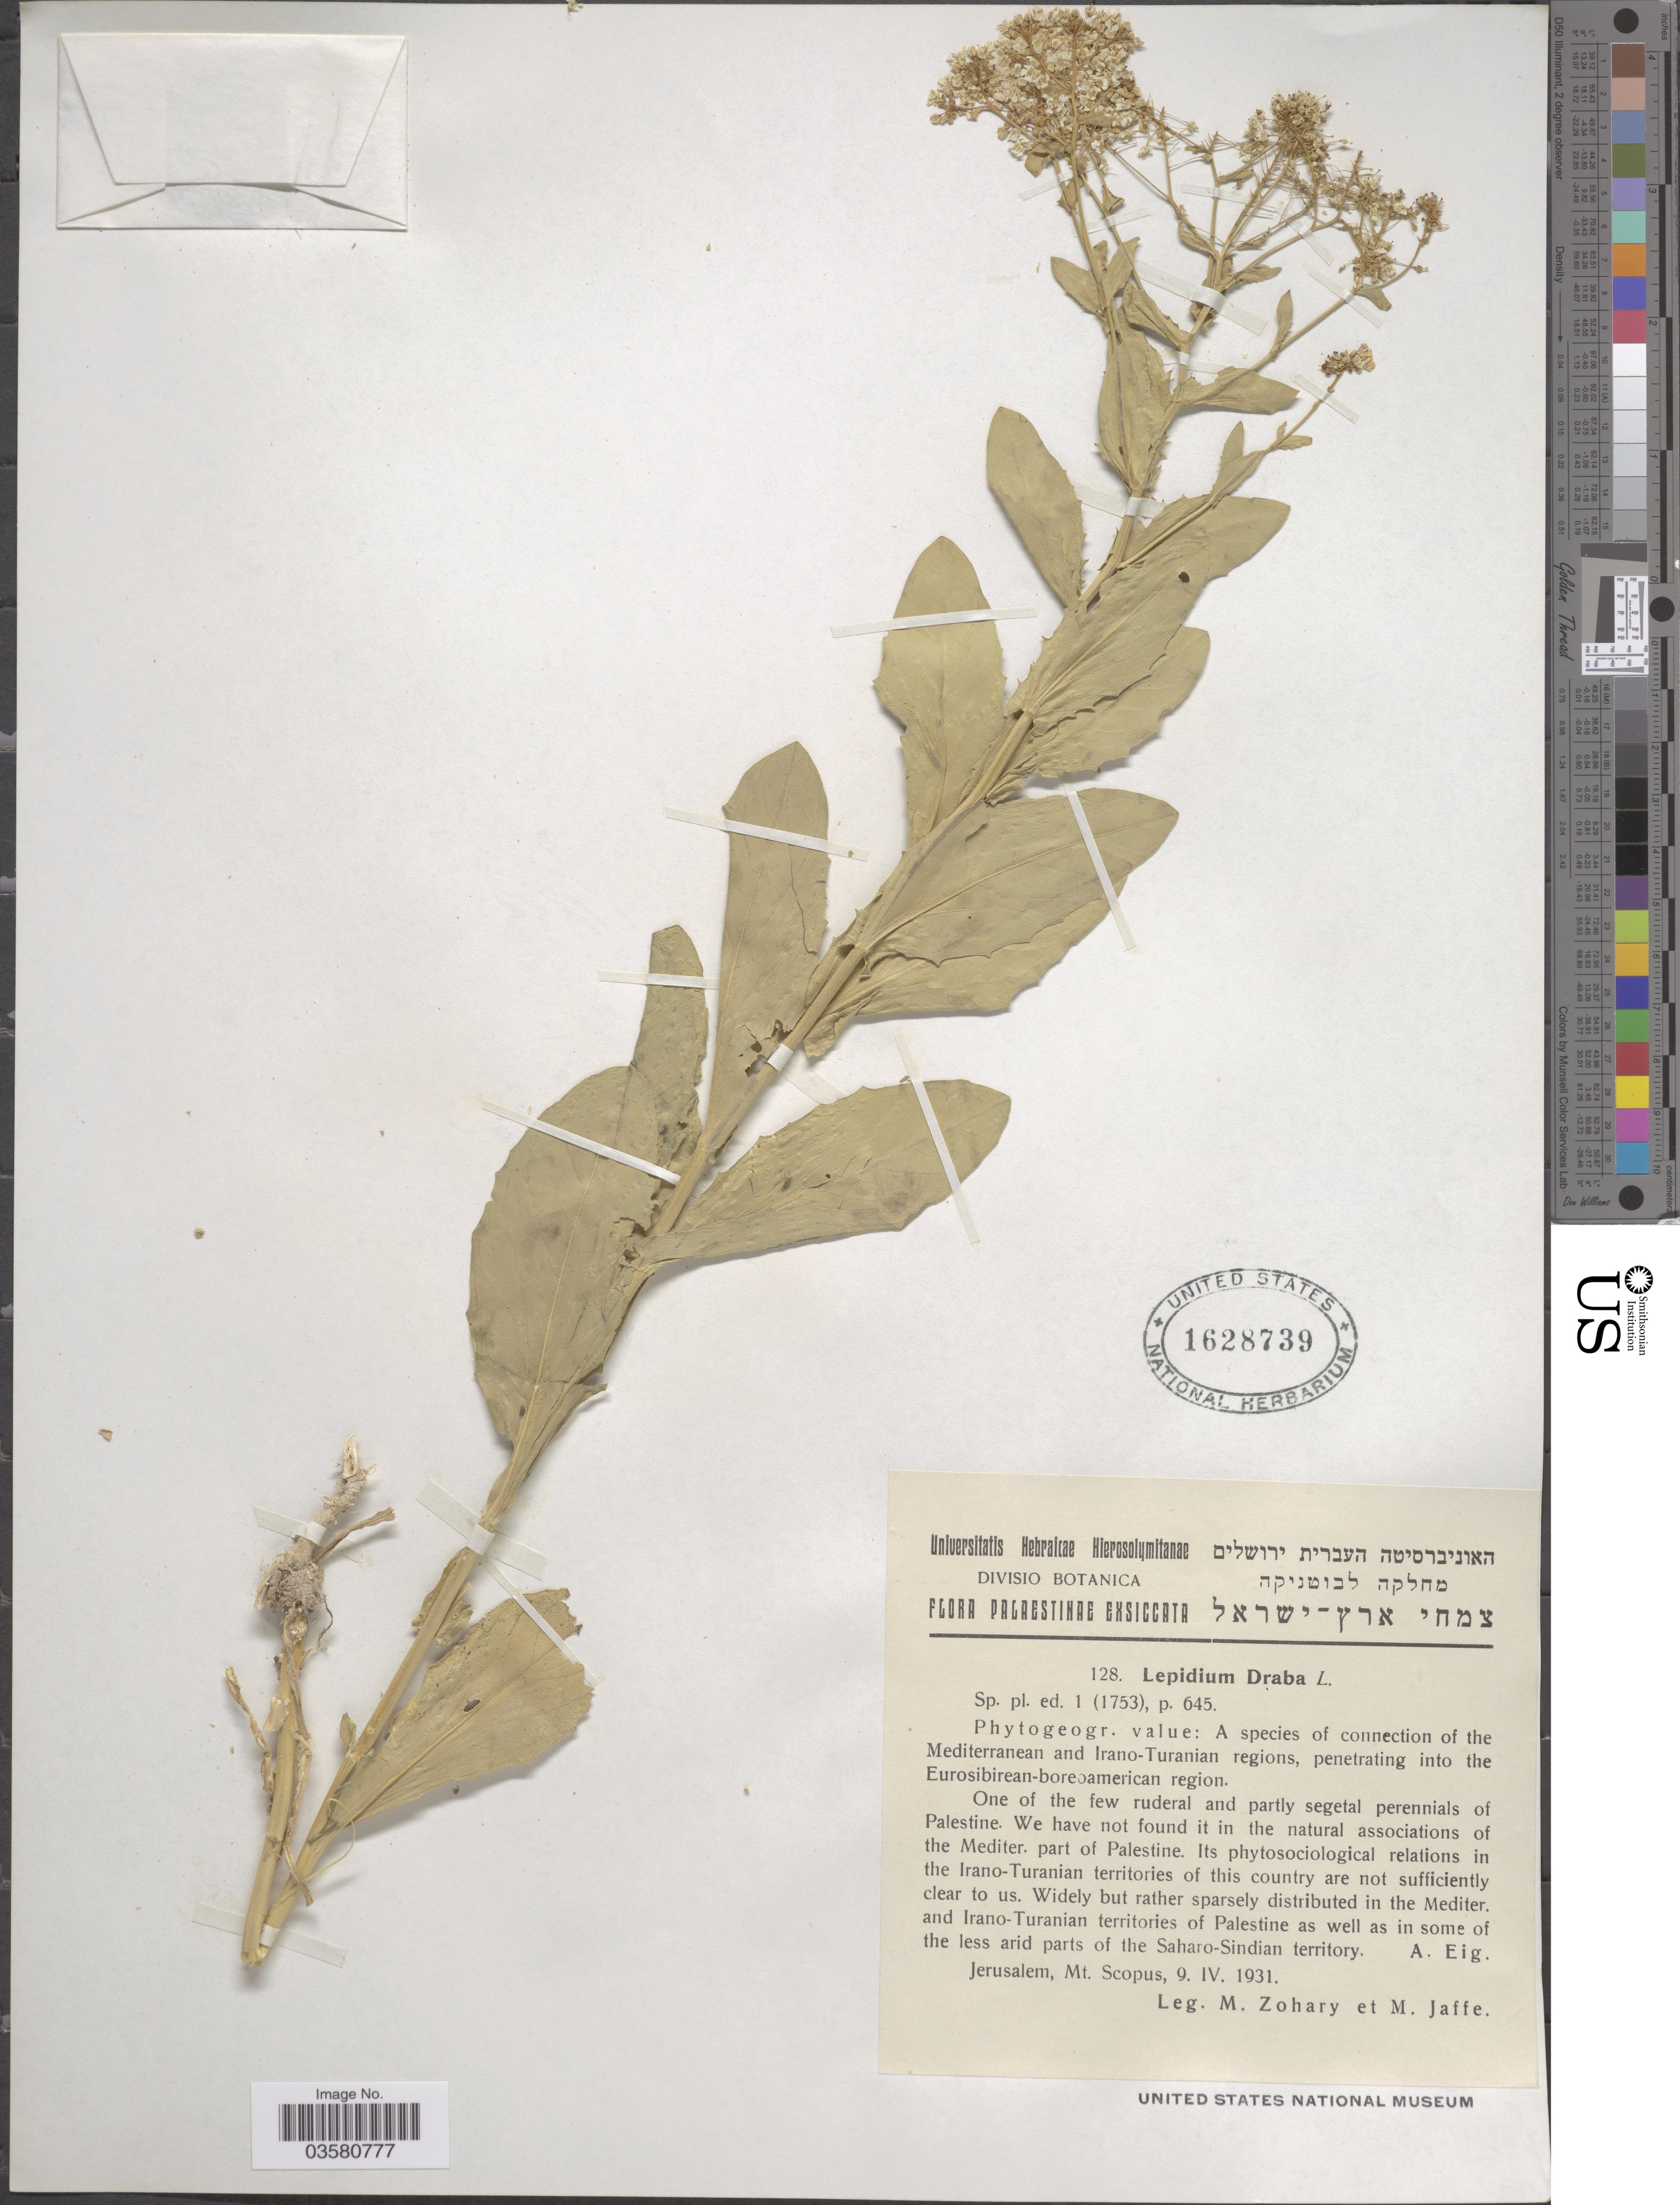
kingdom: Plantae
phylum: Tracheophyta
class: Magnoliopsida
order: Brassicales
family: Brassicaceae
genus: Lepidium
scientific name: Lepidium draba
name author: L.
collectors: M. Zohary & M. Jaffe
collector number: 128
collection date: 1931-04-09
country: Israel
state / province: Jerusalem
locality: Palaestinae. Mt. Scopus.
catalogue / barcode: US 1628739